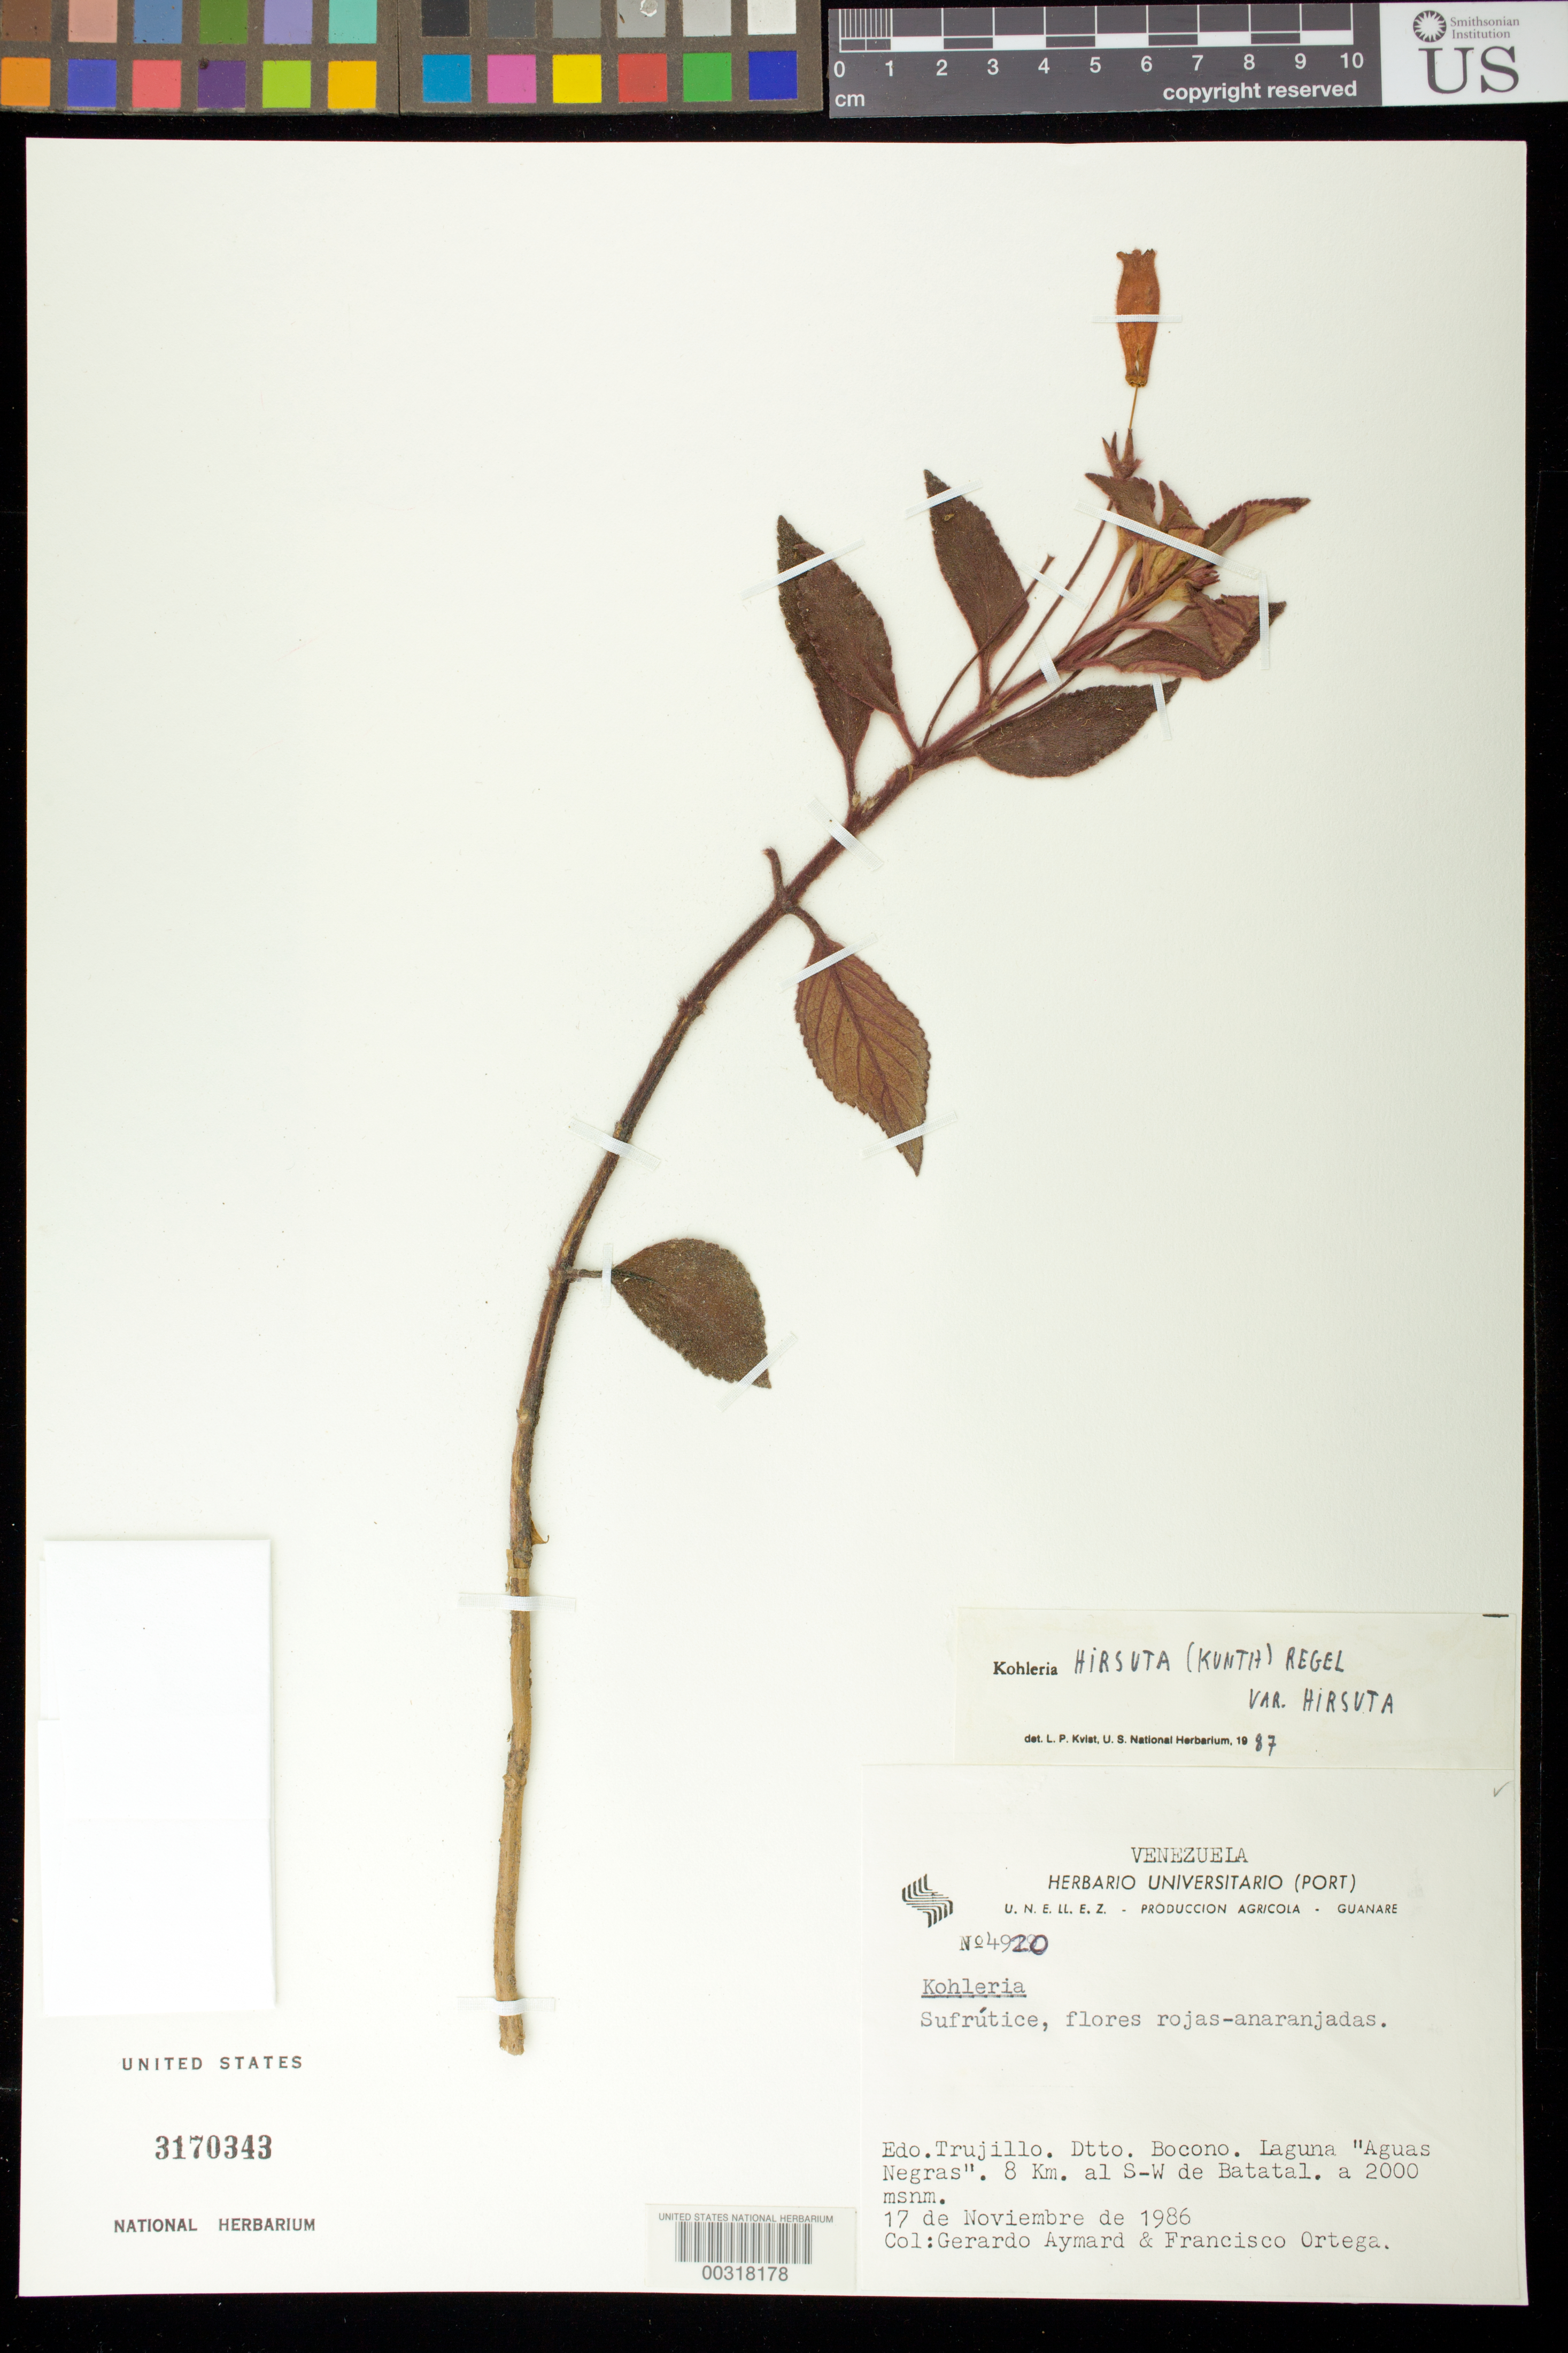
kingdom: Plantae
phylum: Tracheophyta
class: Magnoliopsida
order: Lamiales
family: Gesneriaceae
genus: Kohleria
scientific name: Kohleria hirsuta var. hirsuta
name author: (Kunth) Regel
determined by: Kvist, L. P., (US), Smithsonian Institution - National Museum of Natural History (UNITED STATES)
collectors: G. A. Aymard & F. J. Ortega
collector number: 4920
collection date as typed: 17 Nov 1986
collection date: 1986-11-17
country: Venezuela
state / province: Trujillo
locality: Dist. Bocono, Laguna "Aguas Negras", 8 km SW of Batatal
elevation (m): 2000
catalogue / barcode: US 3170343